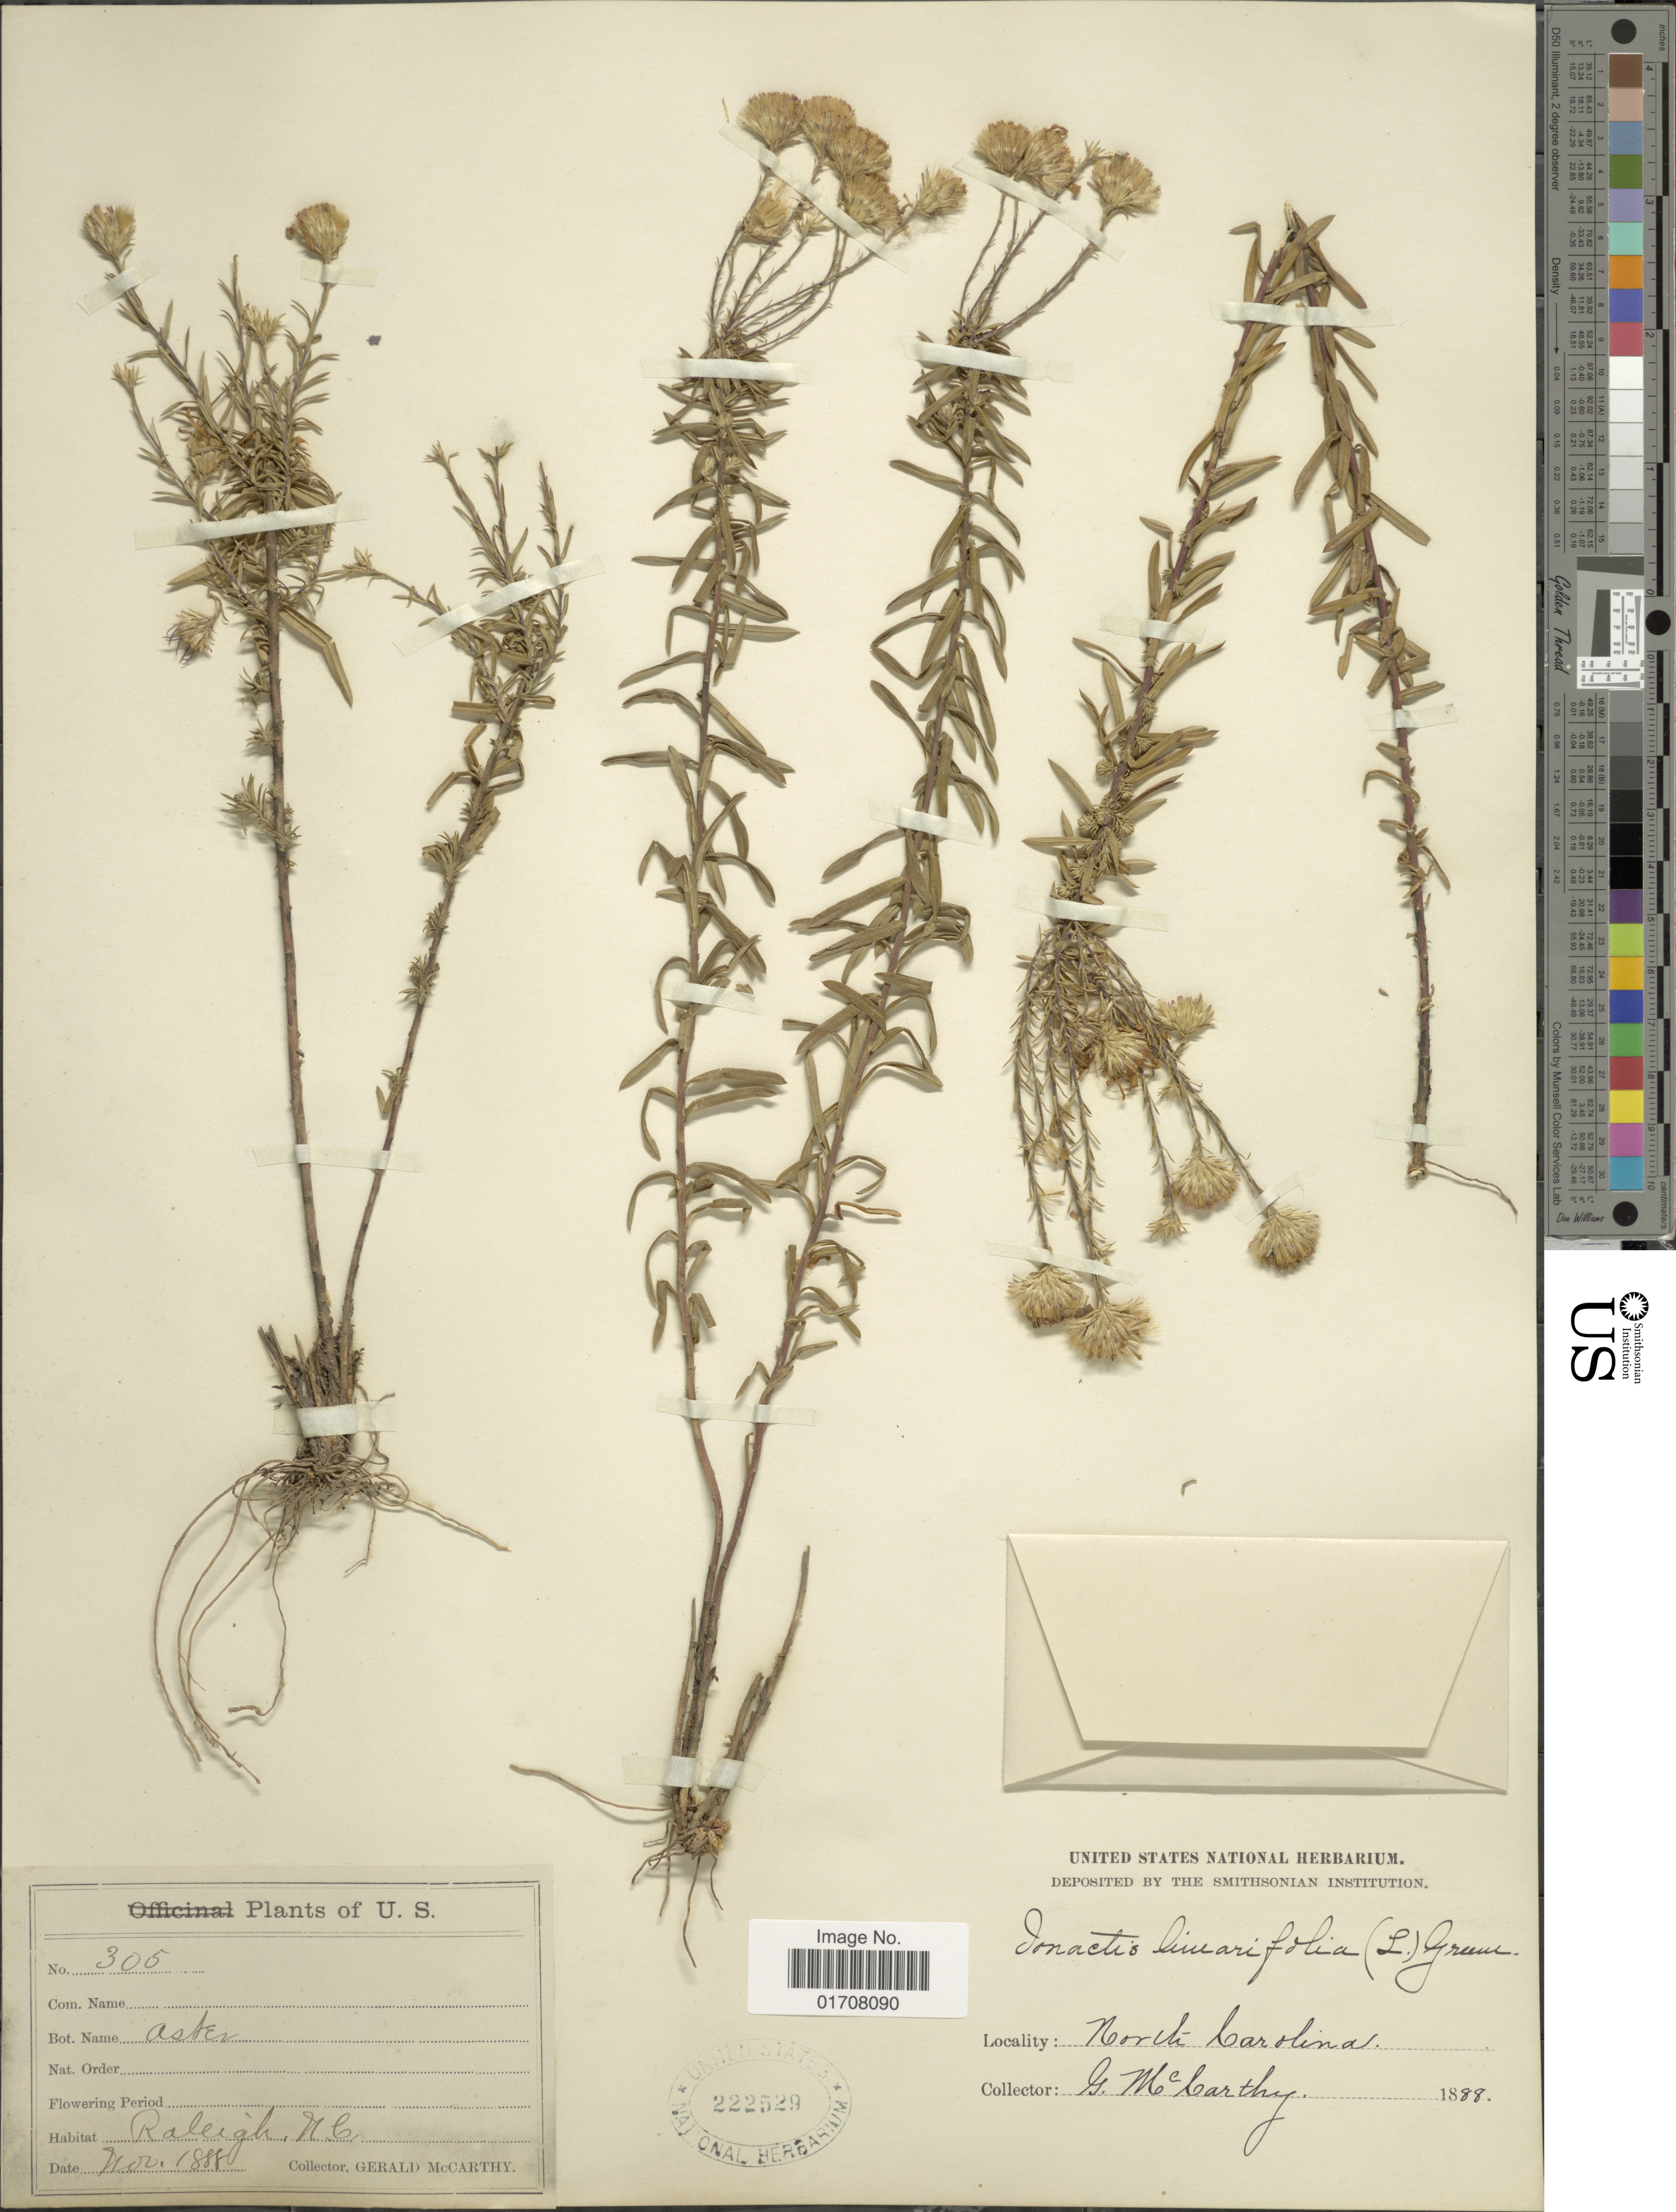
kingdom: Plantae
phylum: Tracheophyta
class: Magnoliopsida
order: Asterales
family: Asteraceae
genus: Ionactis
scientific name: Ionactis linariifolia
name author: (L.) Greene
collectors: G. McCarthy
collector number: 305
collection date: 1888-11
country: United States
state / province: North Carolina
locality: Raleigh, N.C.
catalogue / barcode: US 222529